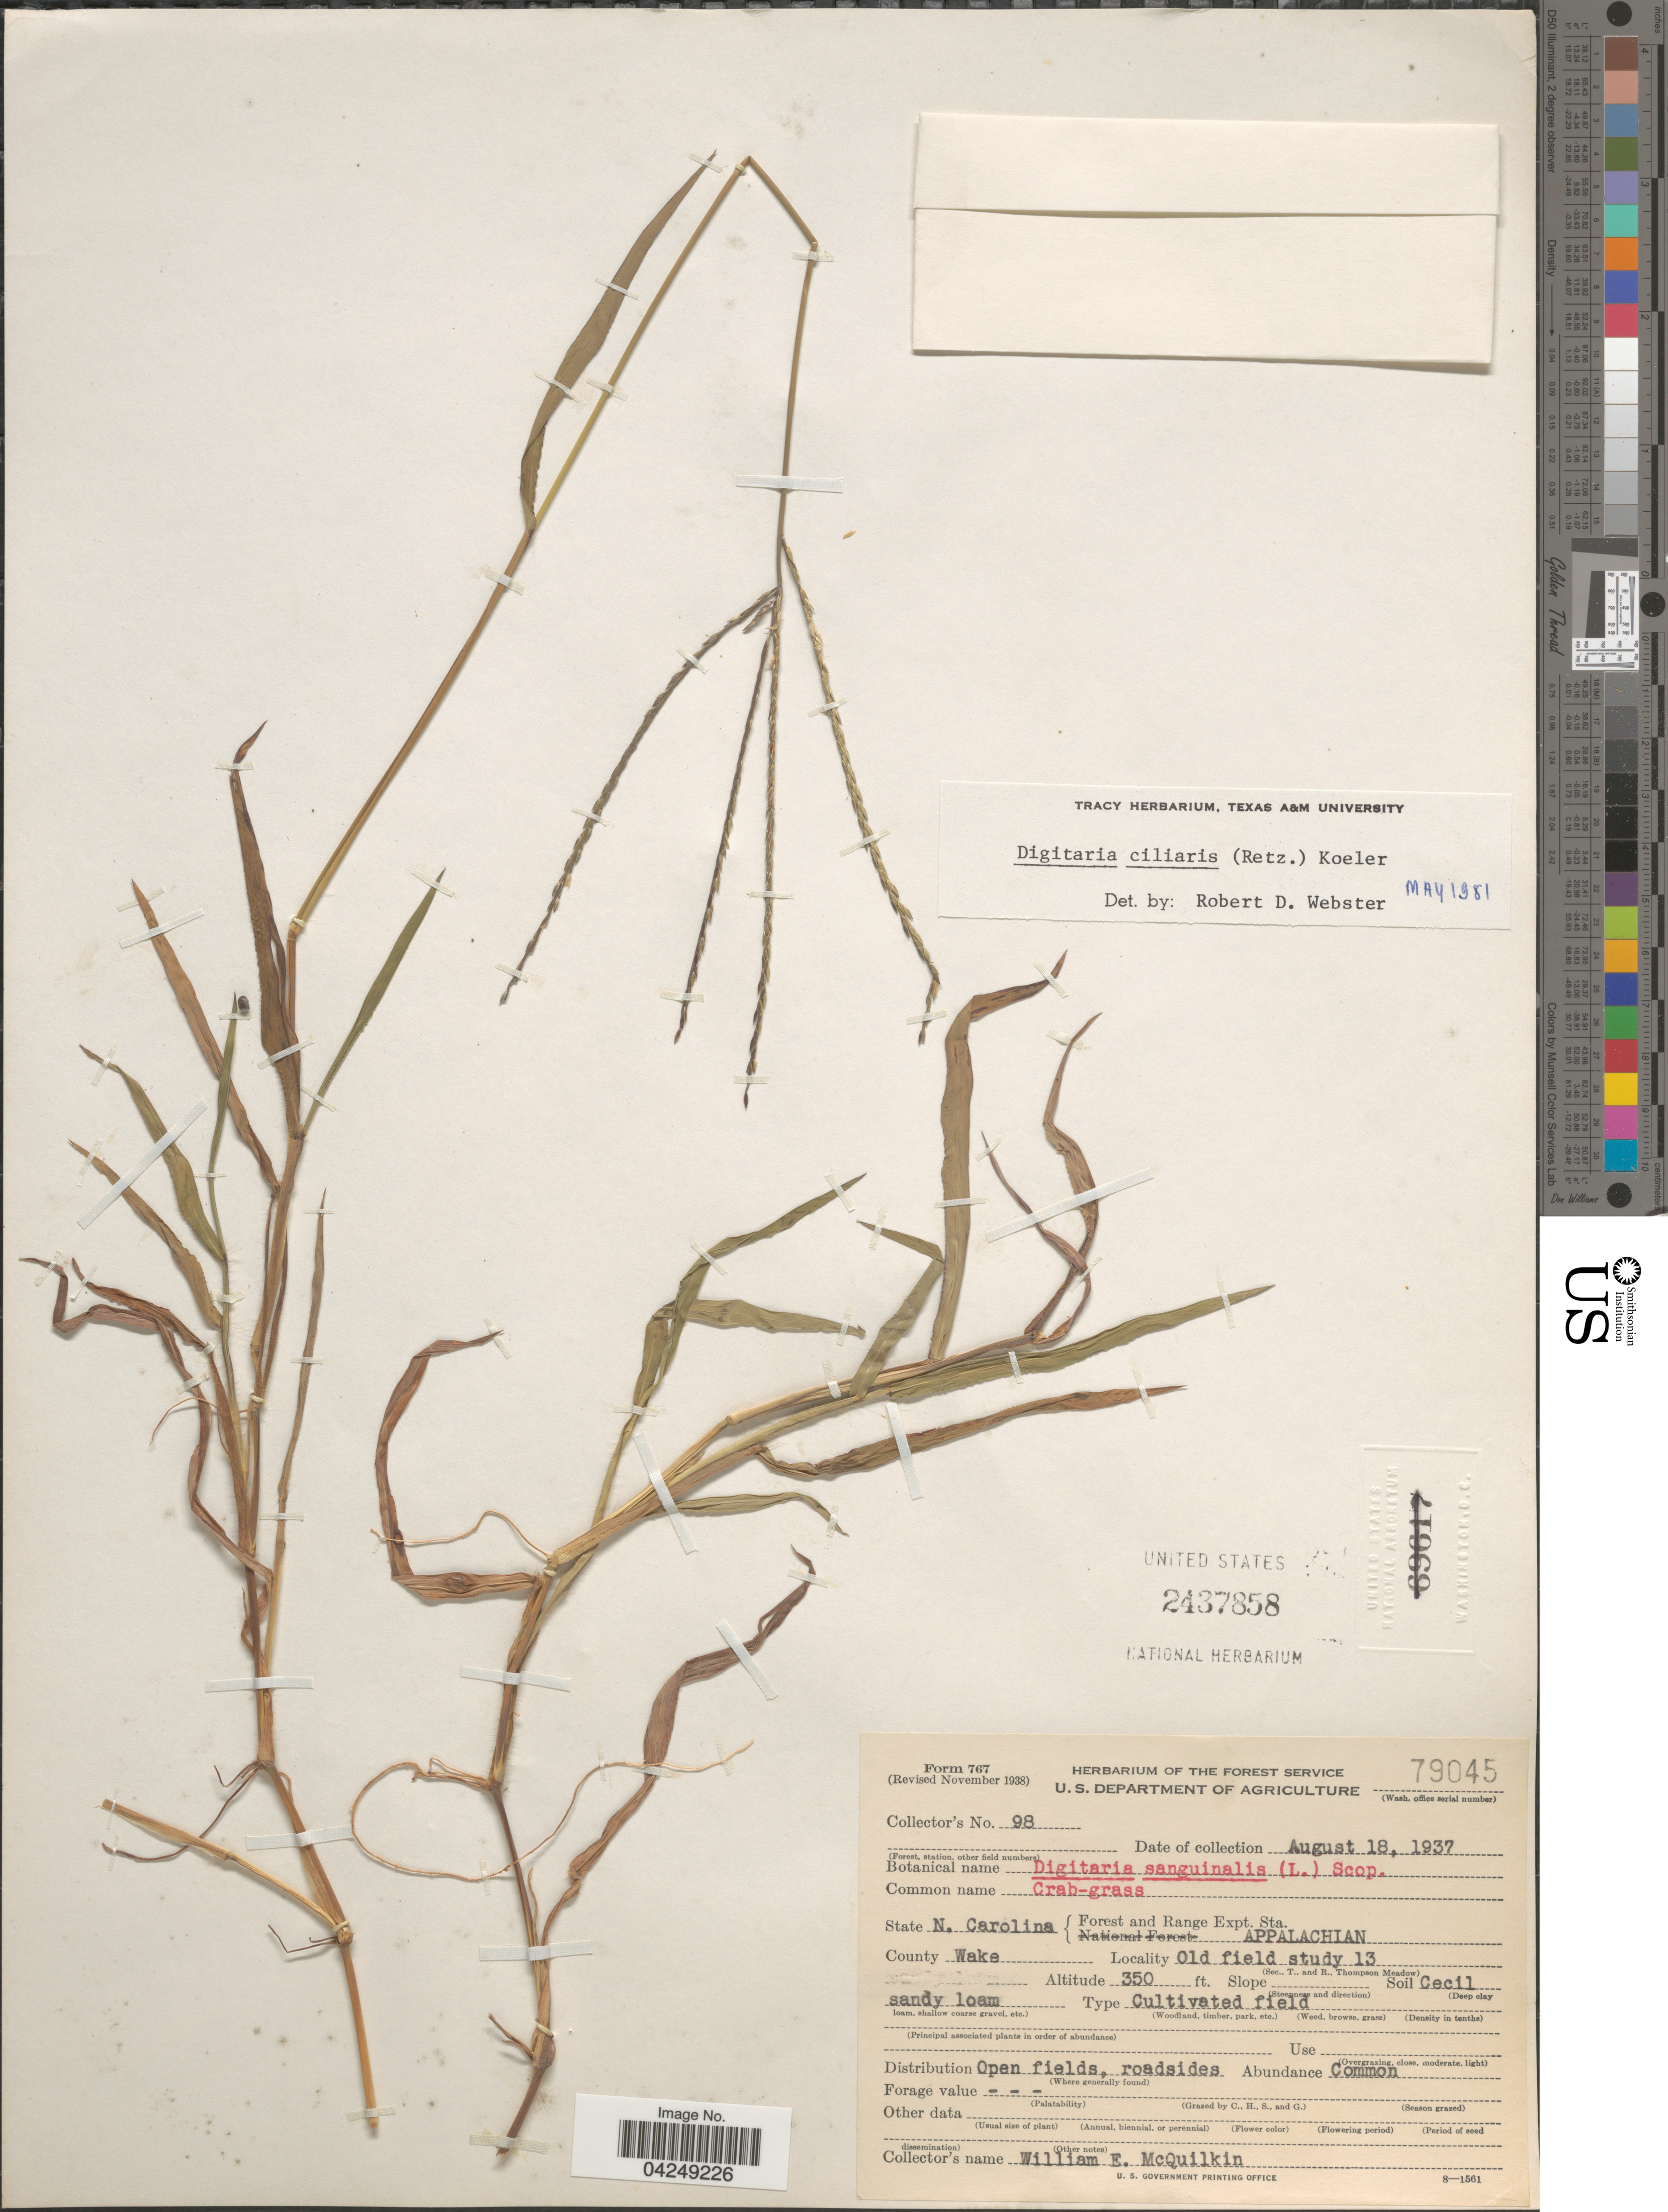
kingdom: Plantae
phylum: Tracheophyta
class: Liliopsida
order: Poales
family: Poaceae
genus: Digitaria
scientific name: Digitaria ciliaris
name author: (Retz.) Koeler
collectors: W. McQuilkin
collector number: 98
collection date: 1937-08-18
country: United States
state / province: North Carolina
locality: Forest and Range Expt. Sta. Appalachian. County Wake. Old field study 13.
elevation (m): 107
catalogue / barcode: US 2437858